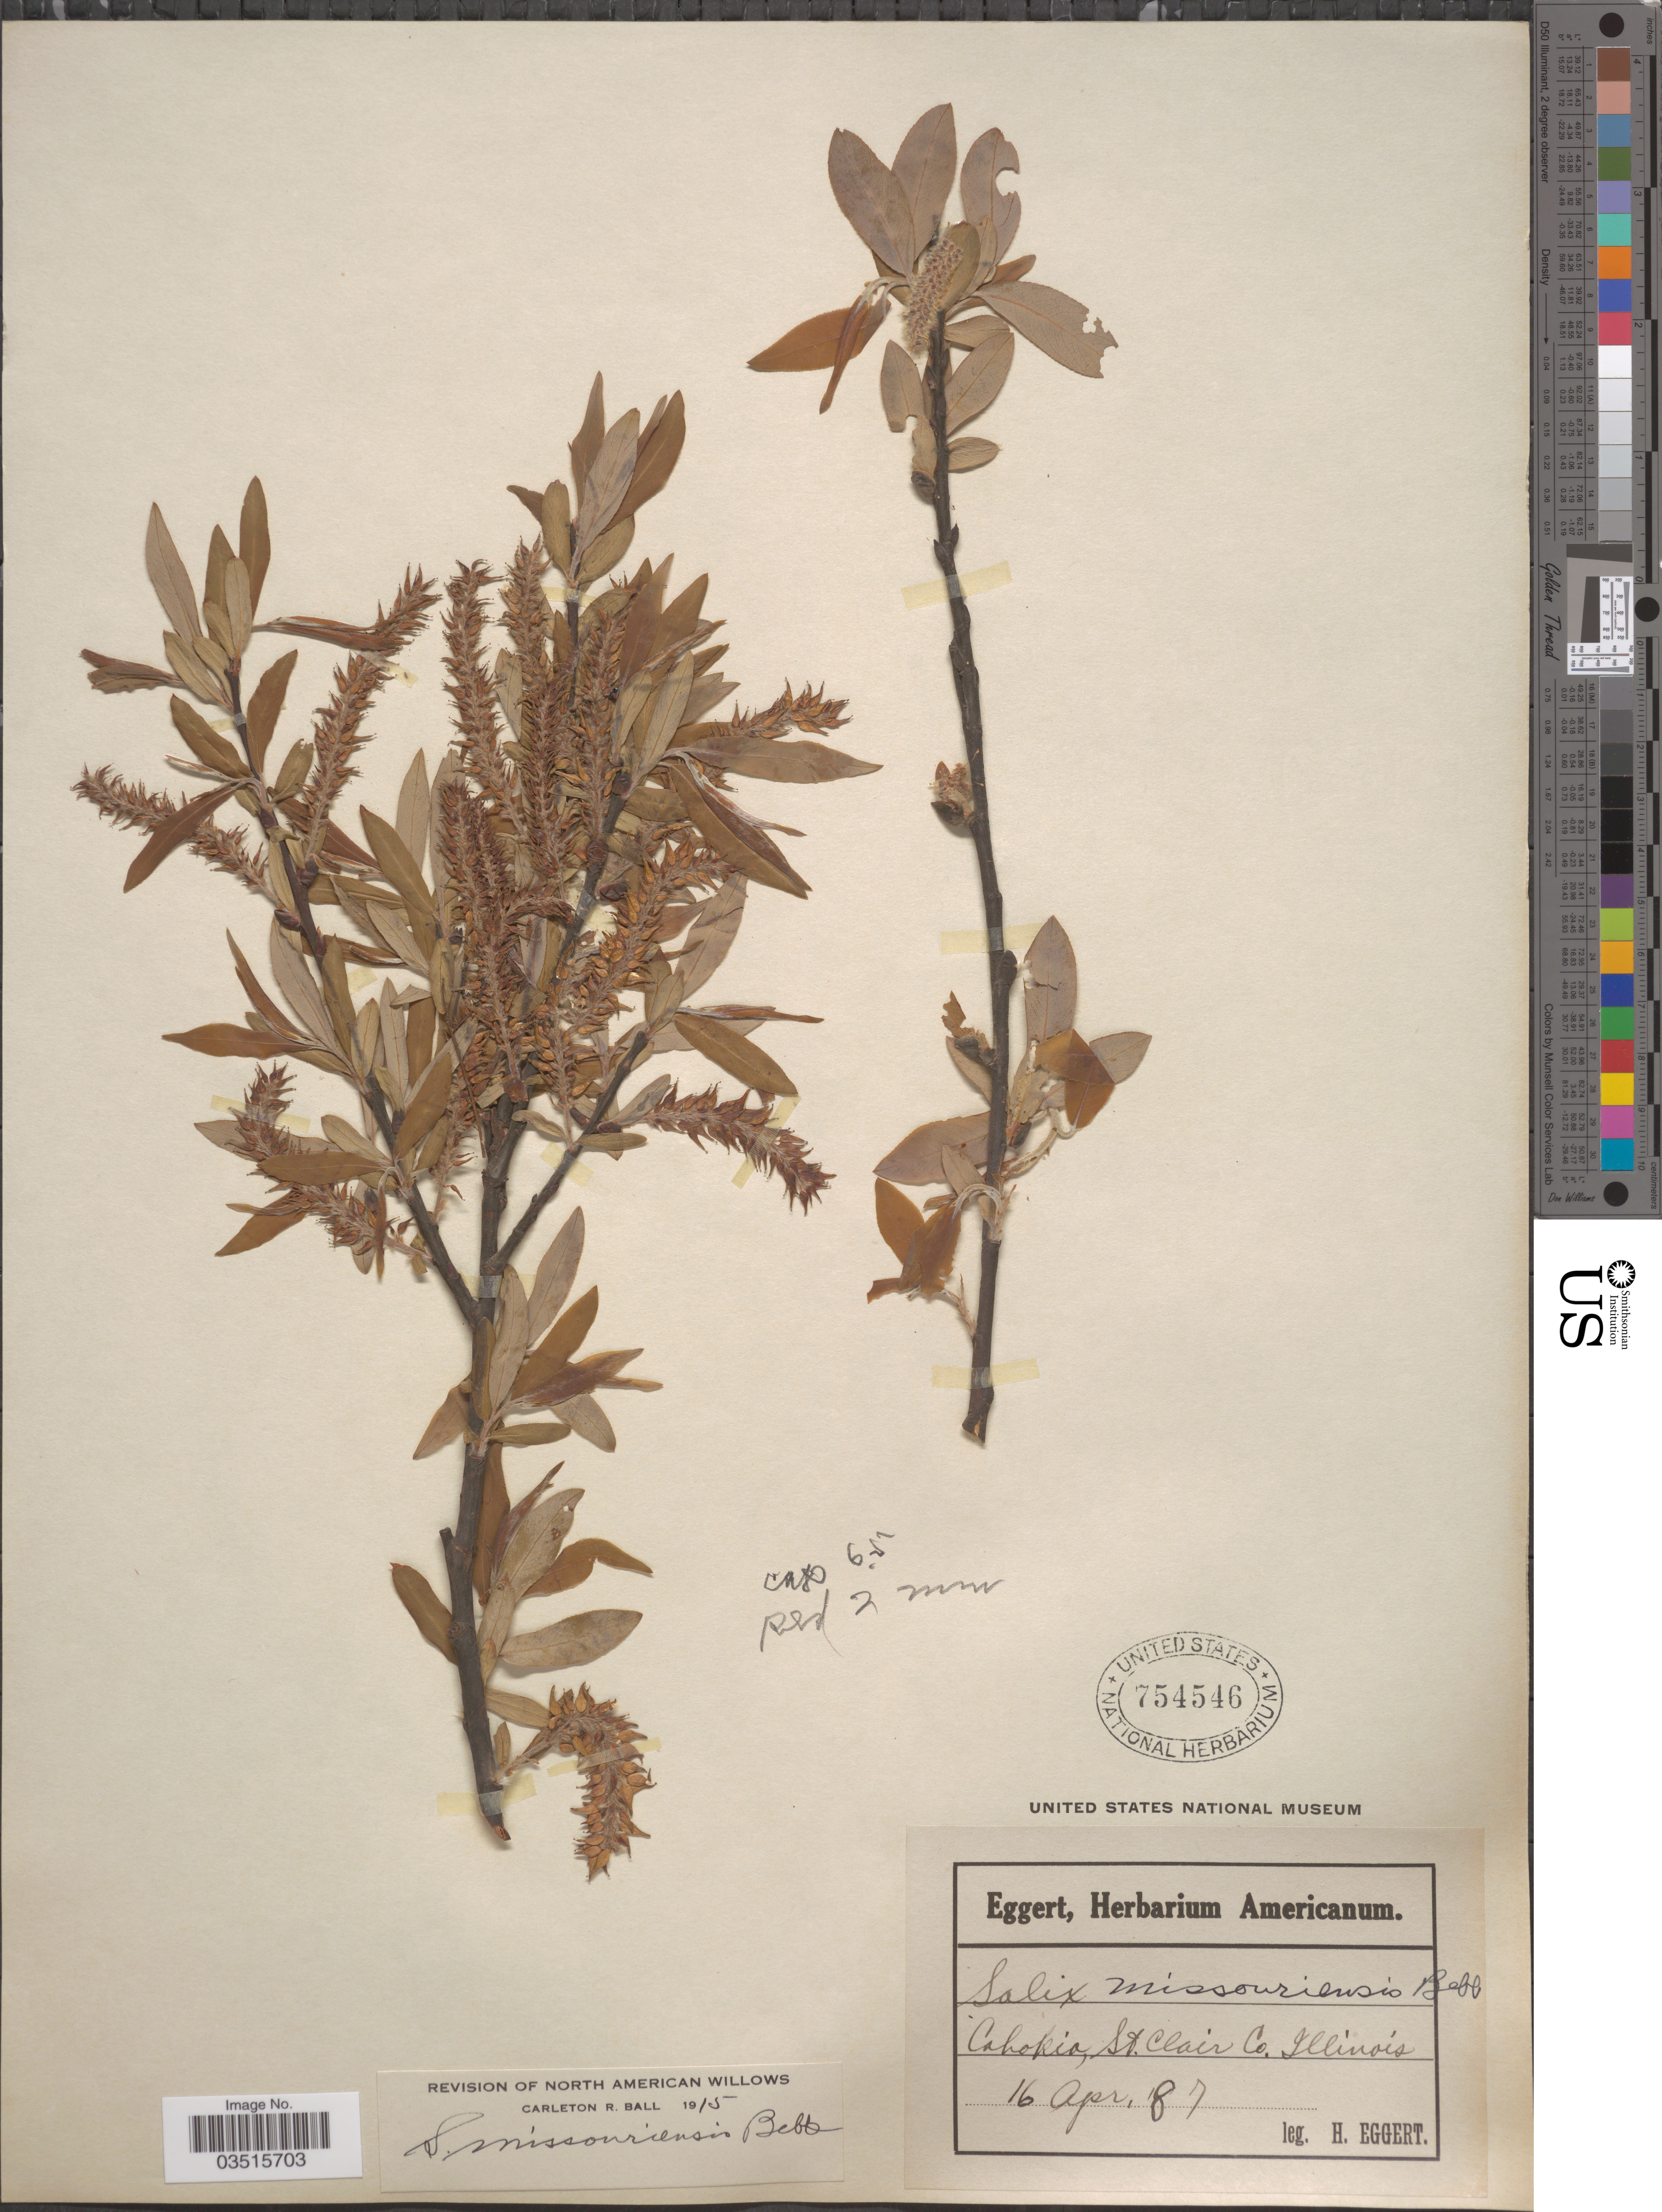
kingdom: Plantae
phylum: Tracheophyta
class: Magnoliopsida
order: Malpighiales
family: Salicaceae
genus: Salix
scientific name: Salix missouriensis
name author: Bebb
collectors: H. Eggert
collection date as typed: Transcribed d/m/y: 16/4/87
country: United States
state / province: Illinois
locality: Cahokia, St. Clair Co.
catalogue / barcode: US 754546